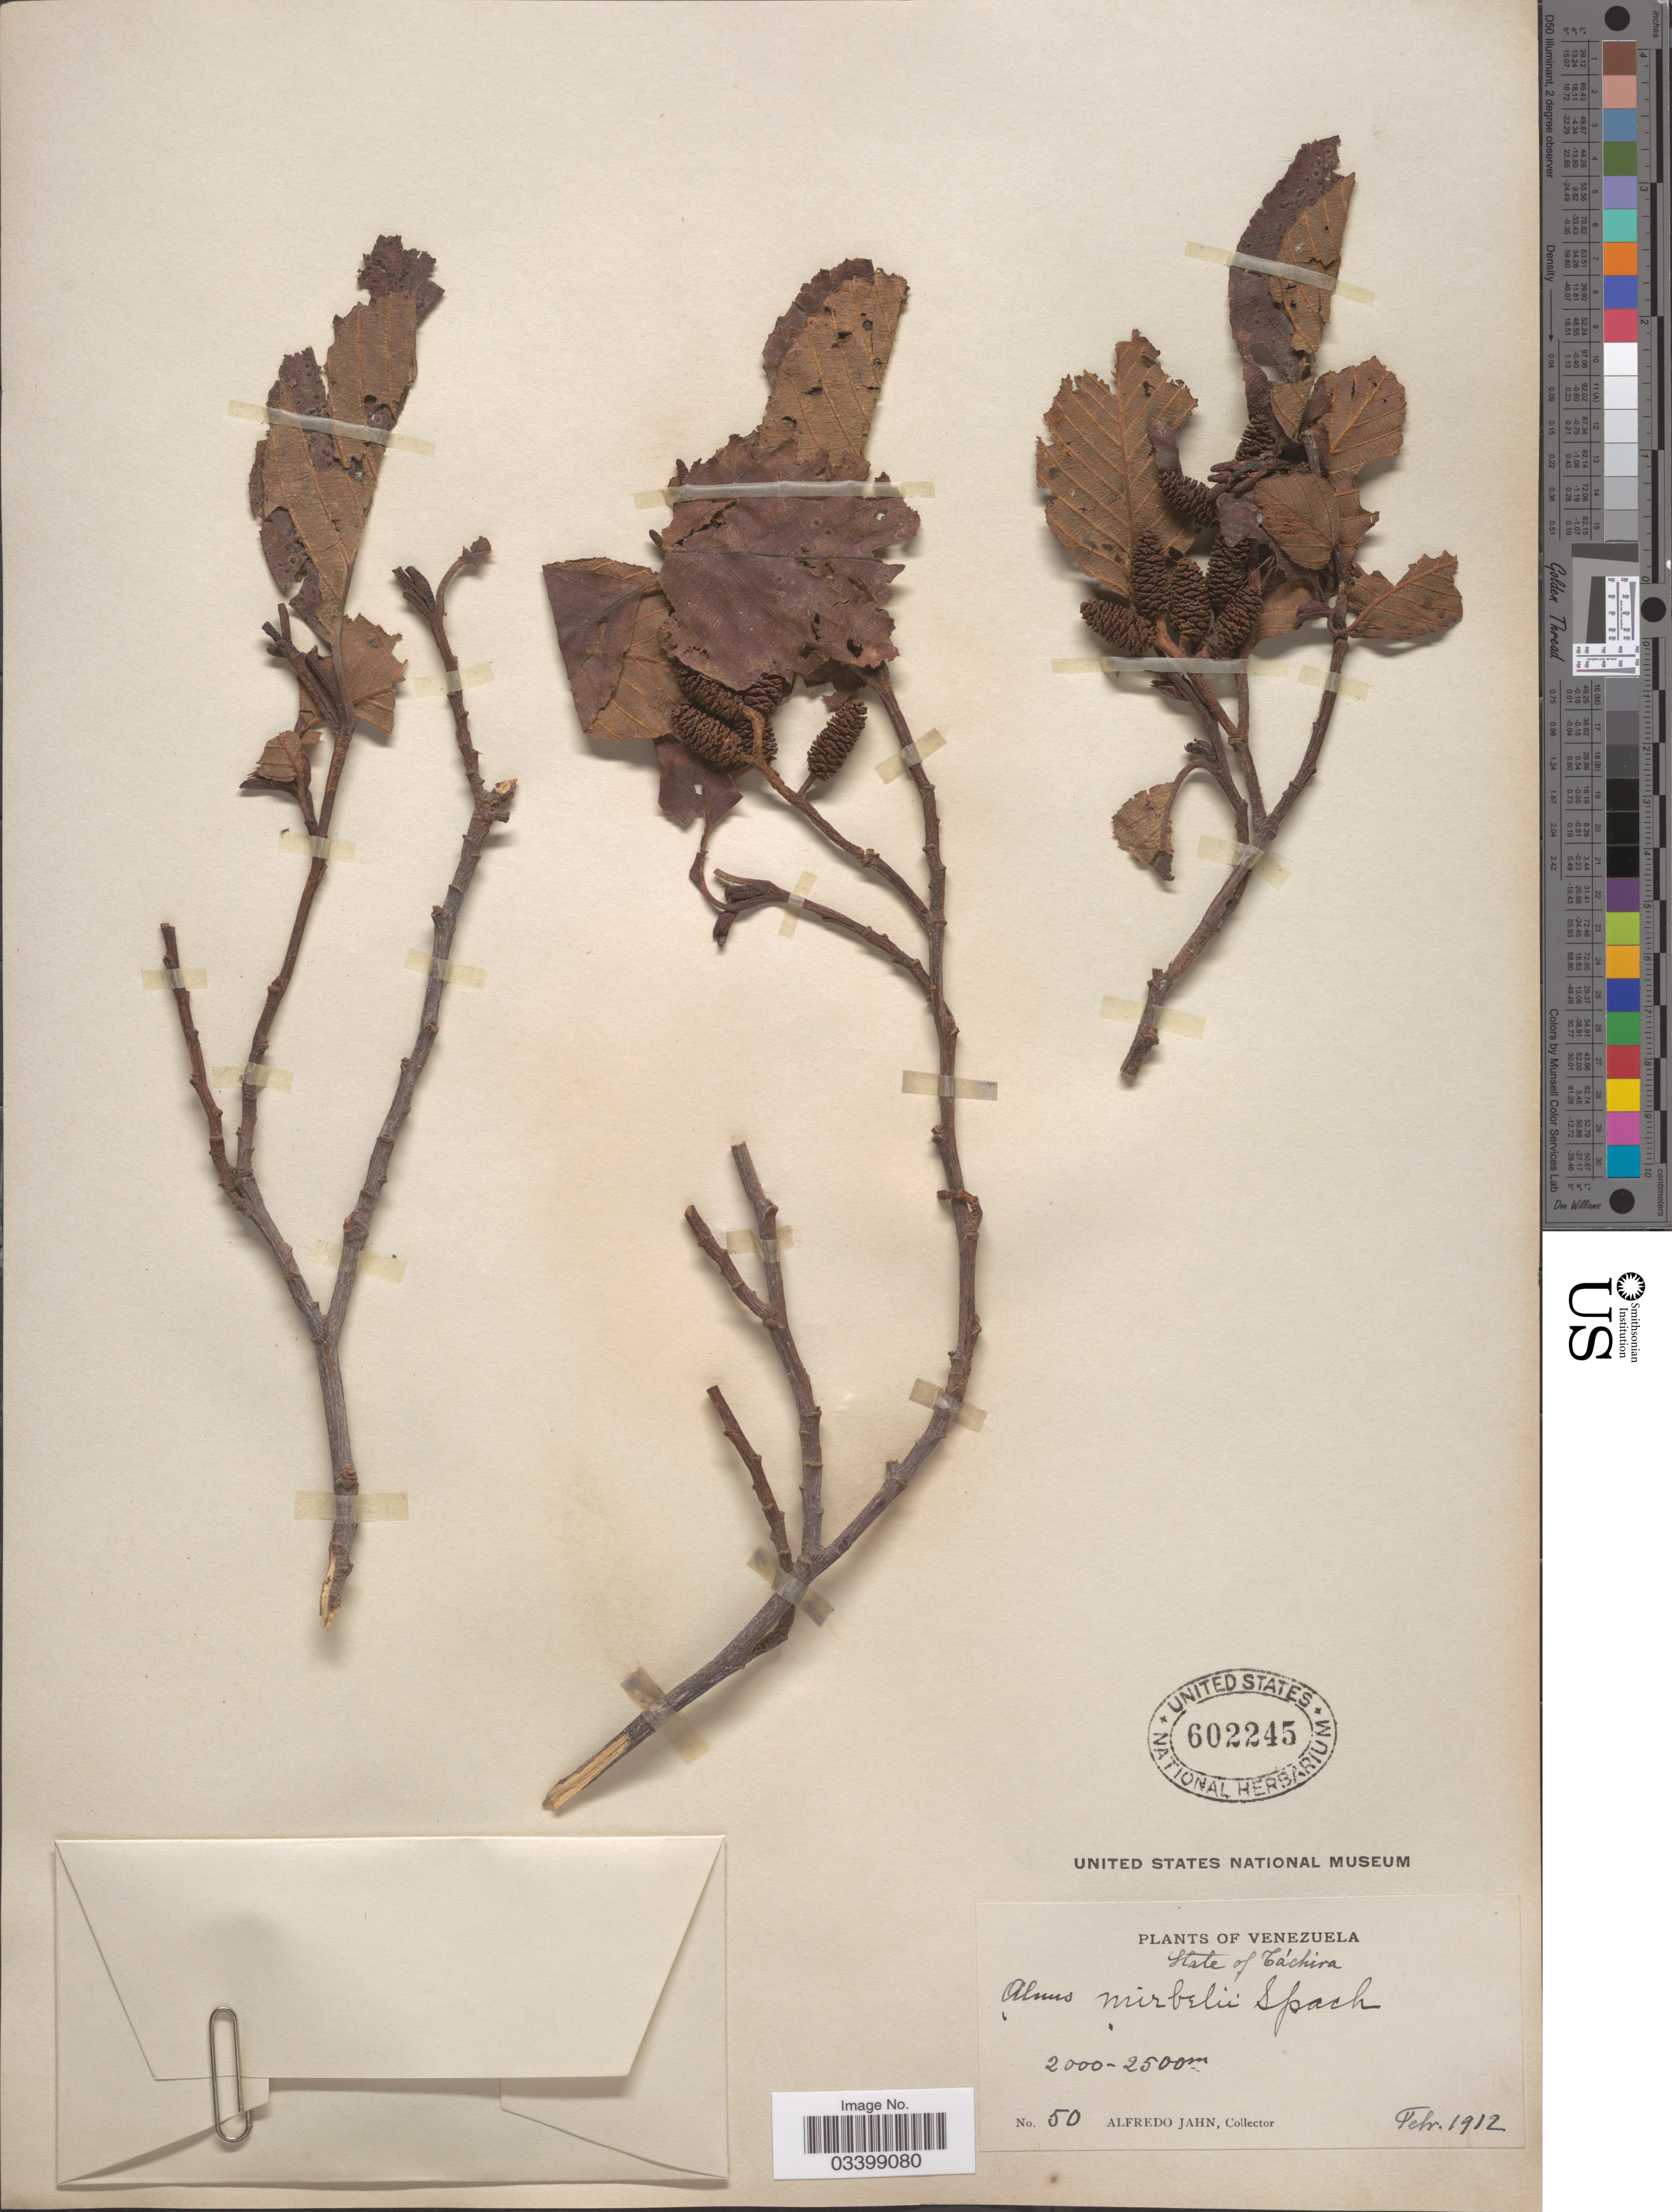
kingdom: Plantae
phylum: Tracheophyta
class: Magnoliopsida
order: Fagales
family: Betulaceae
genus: Alnus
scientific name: Alnus acuminata subsp. acuminata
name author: Kunth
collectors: A. Jahn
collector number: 50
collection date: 1912-02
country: Venezuela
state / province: Tachira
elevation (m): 2000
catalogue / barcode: US 602245